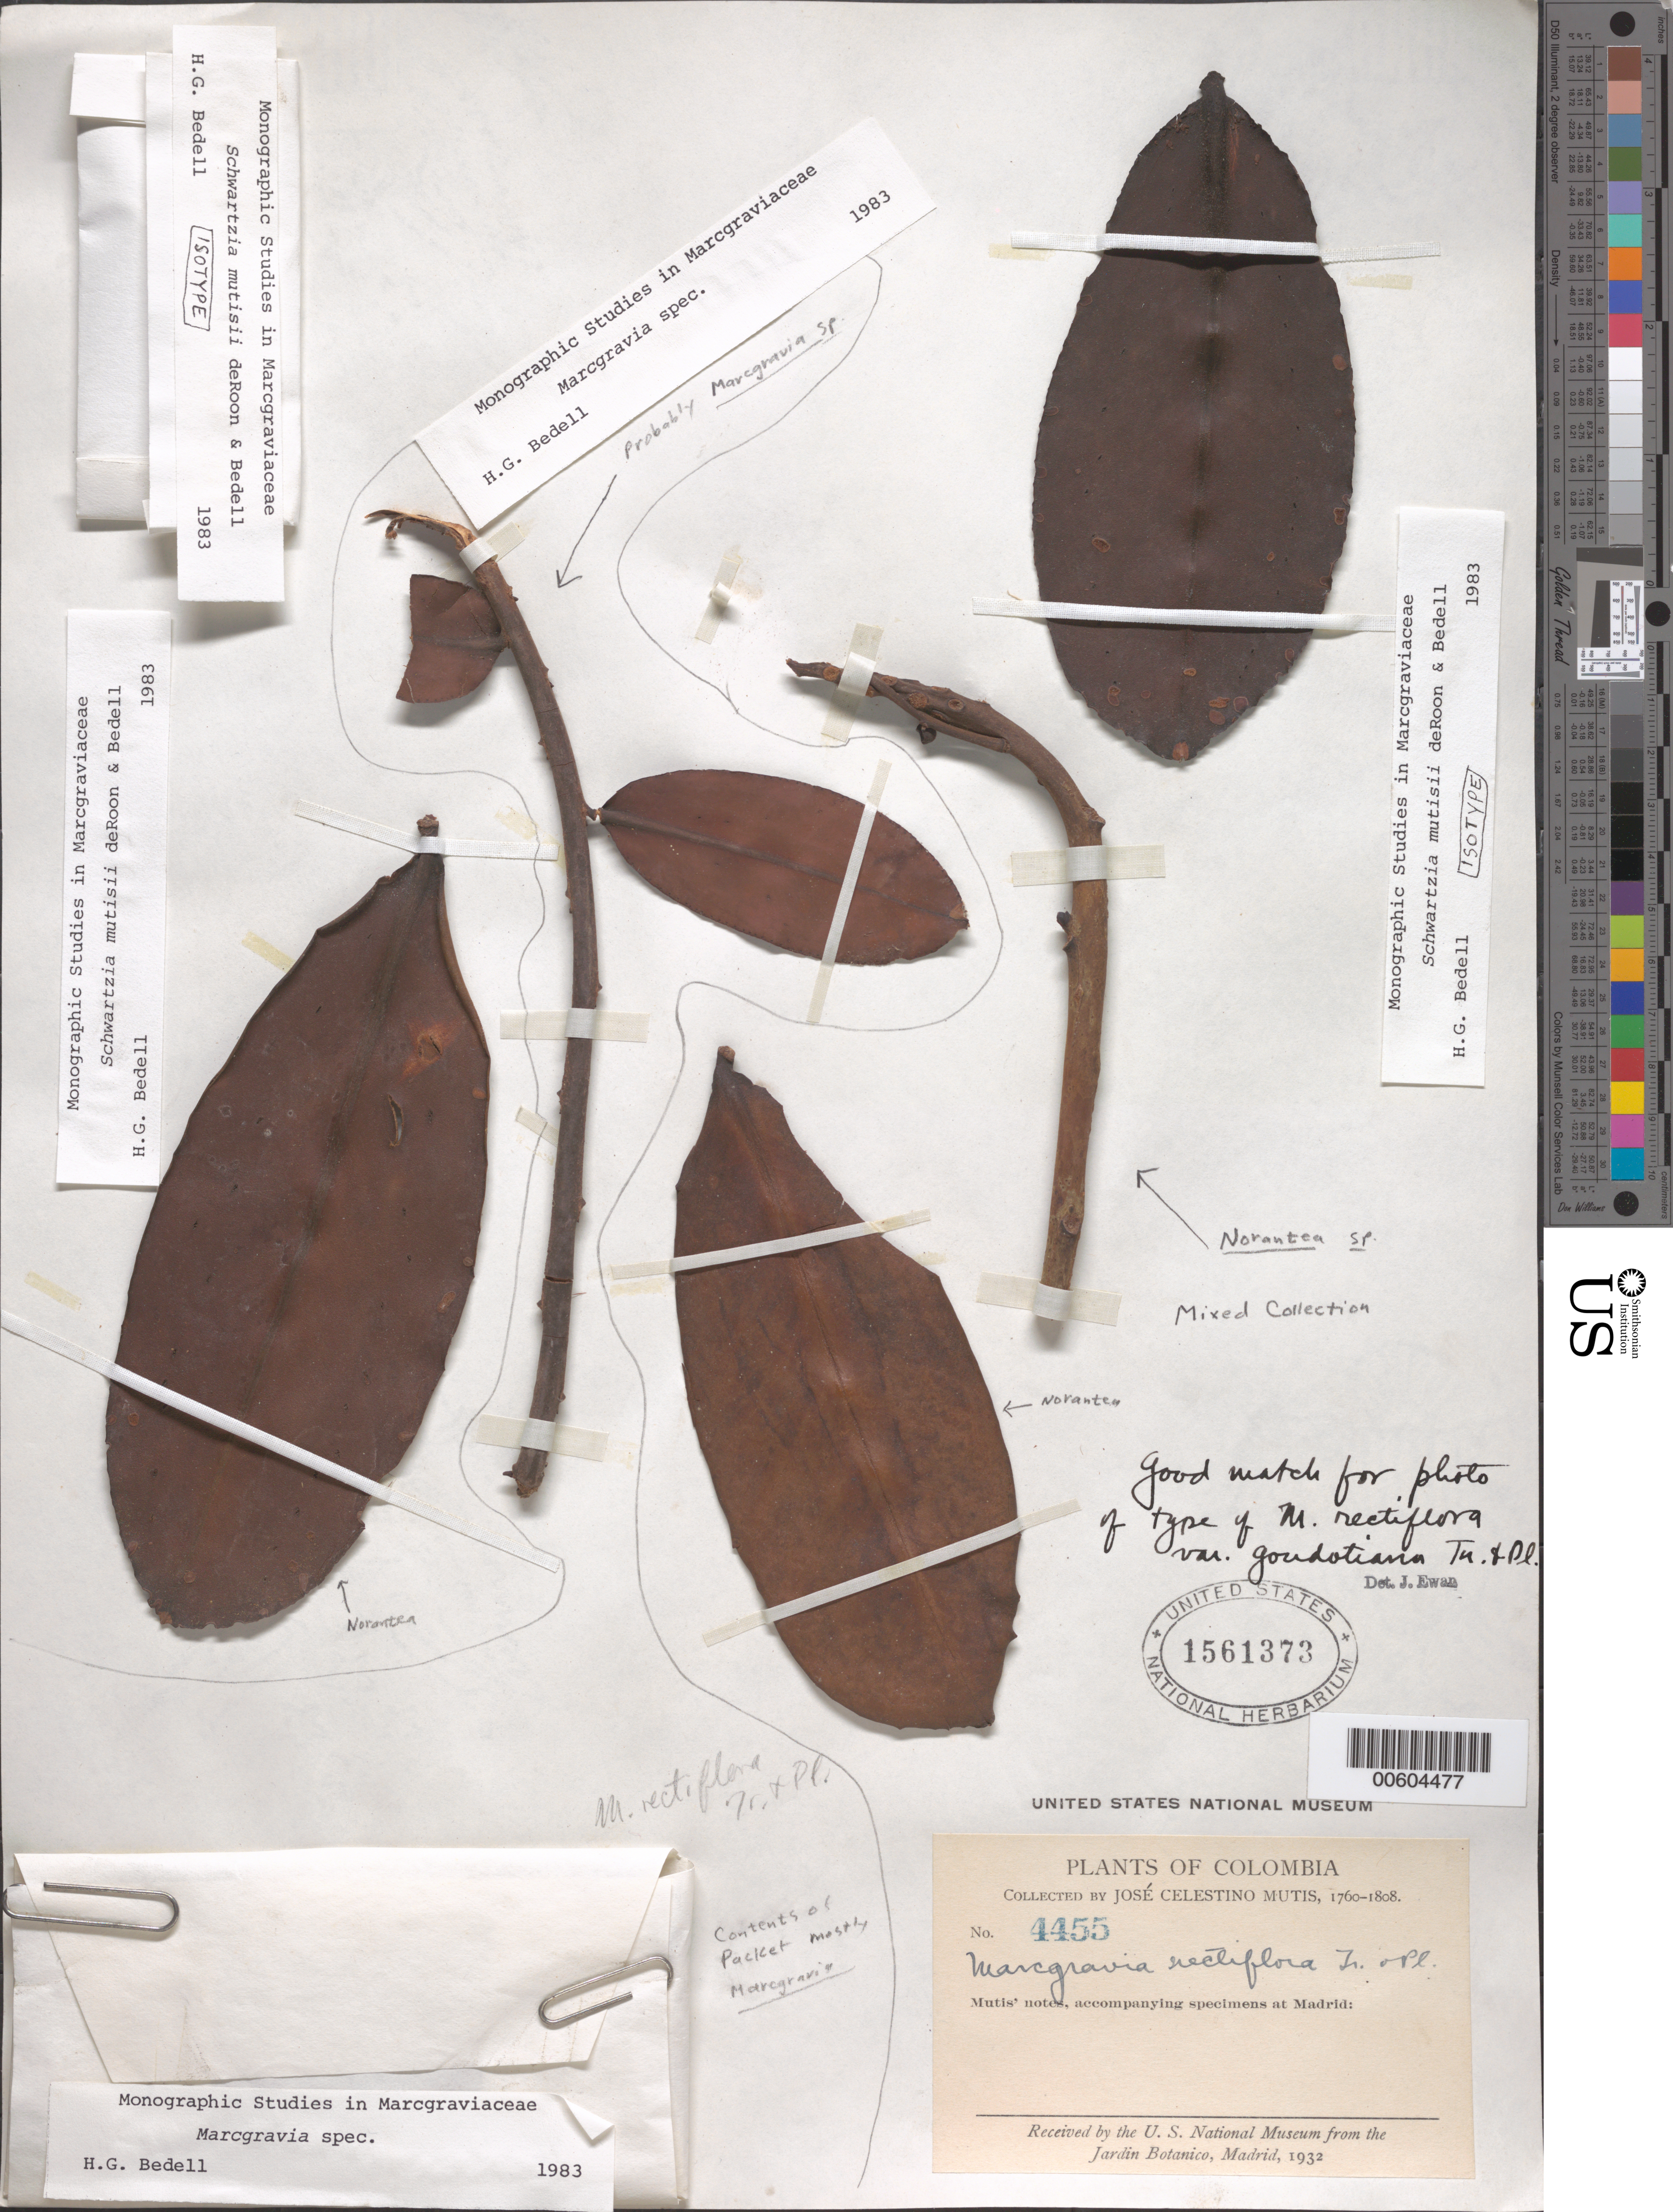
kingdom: Plantae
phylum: Tracheophyta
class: Magnoliopsida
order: Ericales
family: Marcgraviaceae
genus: Marcgravia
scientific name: Marcgravia sp.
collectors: J. C. B. Mutis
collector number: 4455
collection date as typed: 1760 to -- --- 1808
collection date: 1760/1808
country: Colombia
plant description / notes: Apparently a mixed collection or mixed mounting, with annotations as Marcgravia sp., Marcgravia rectiflora, Norantea sp., & as isotype of "Schwartzia mutisii de Roon & Bedell" (ined. name never published); re-filed in main herbarium.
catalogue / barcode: US 1561373